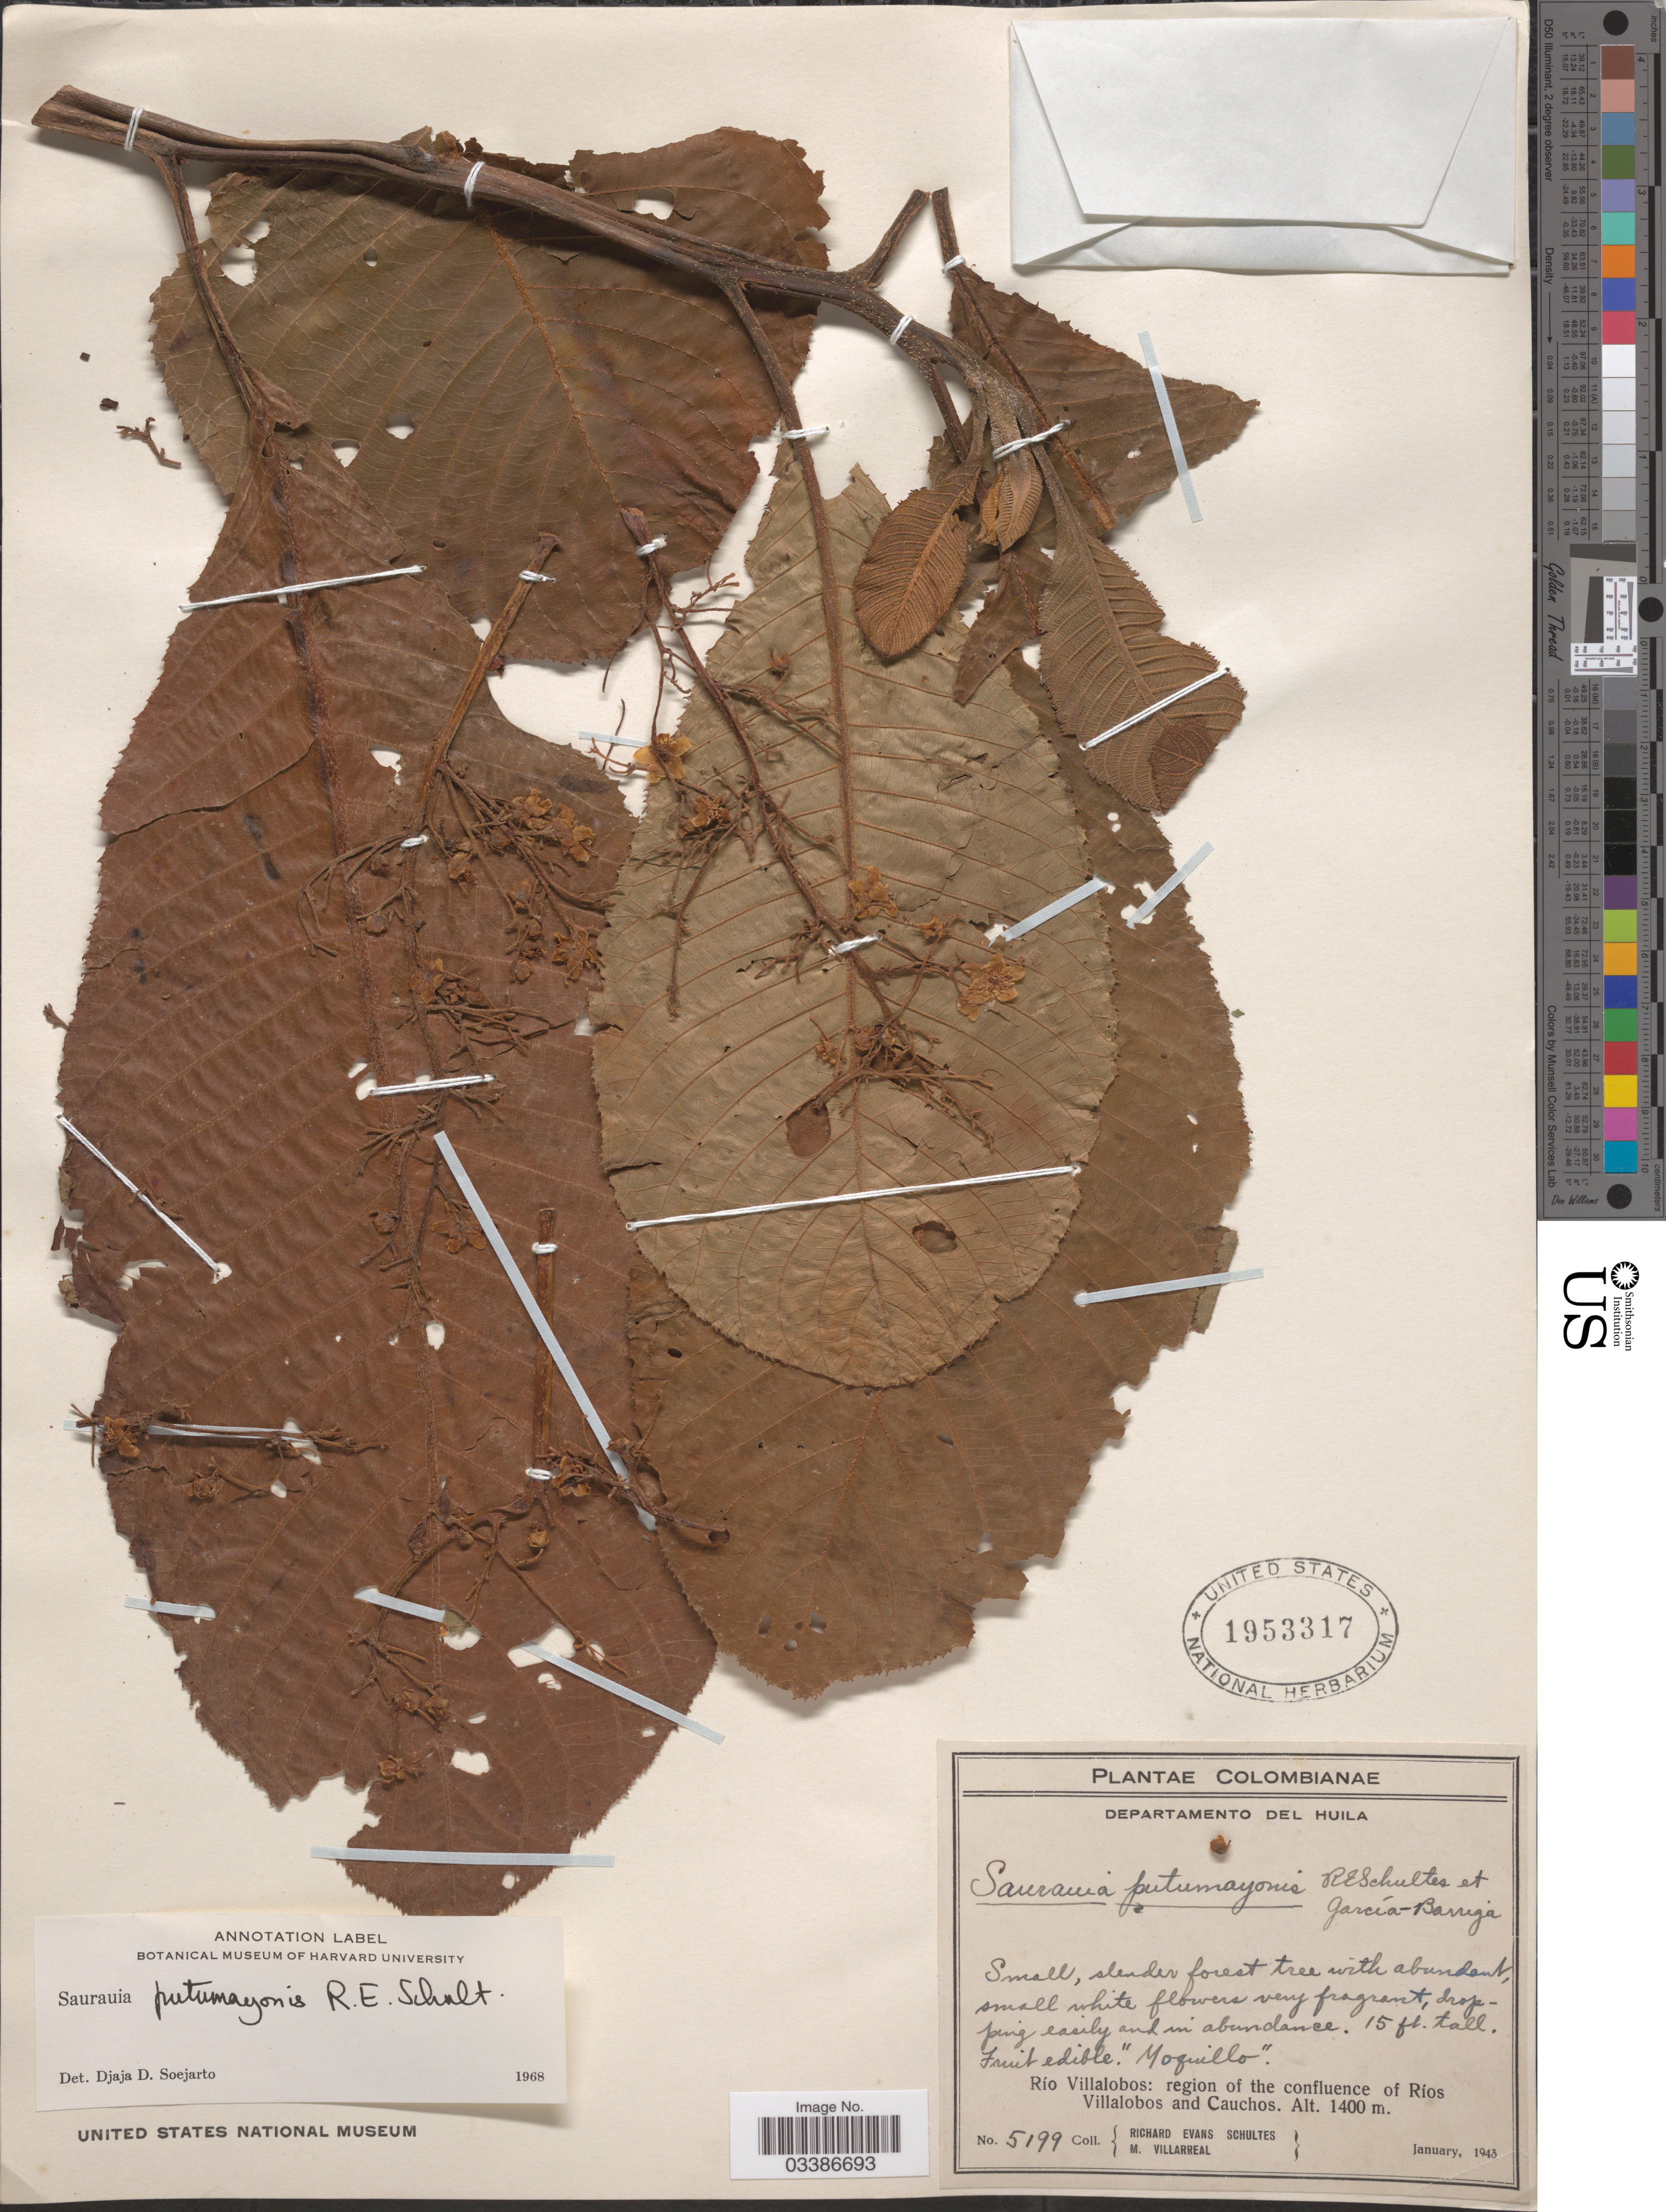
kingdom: Plantae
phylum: Tracheophyta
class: Magnoliopsida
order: Ericales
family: Actinidiaceae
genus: Saurauia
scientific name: Saurauia putumayonis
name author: R.E. Schult. & García-Barr.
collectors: R. E. Schultes & M. Villarreal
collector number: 5199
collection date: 1943-01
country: Colombia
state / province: Huila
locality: Departamento del Huila. Río Villalobos: region of the confluence of Ríos Villalobos and Cauchos.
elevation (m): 1400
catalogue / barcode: US 1953317